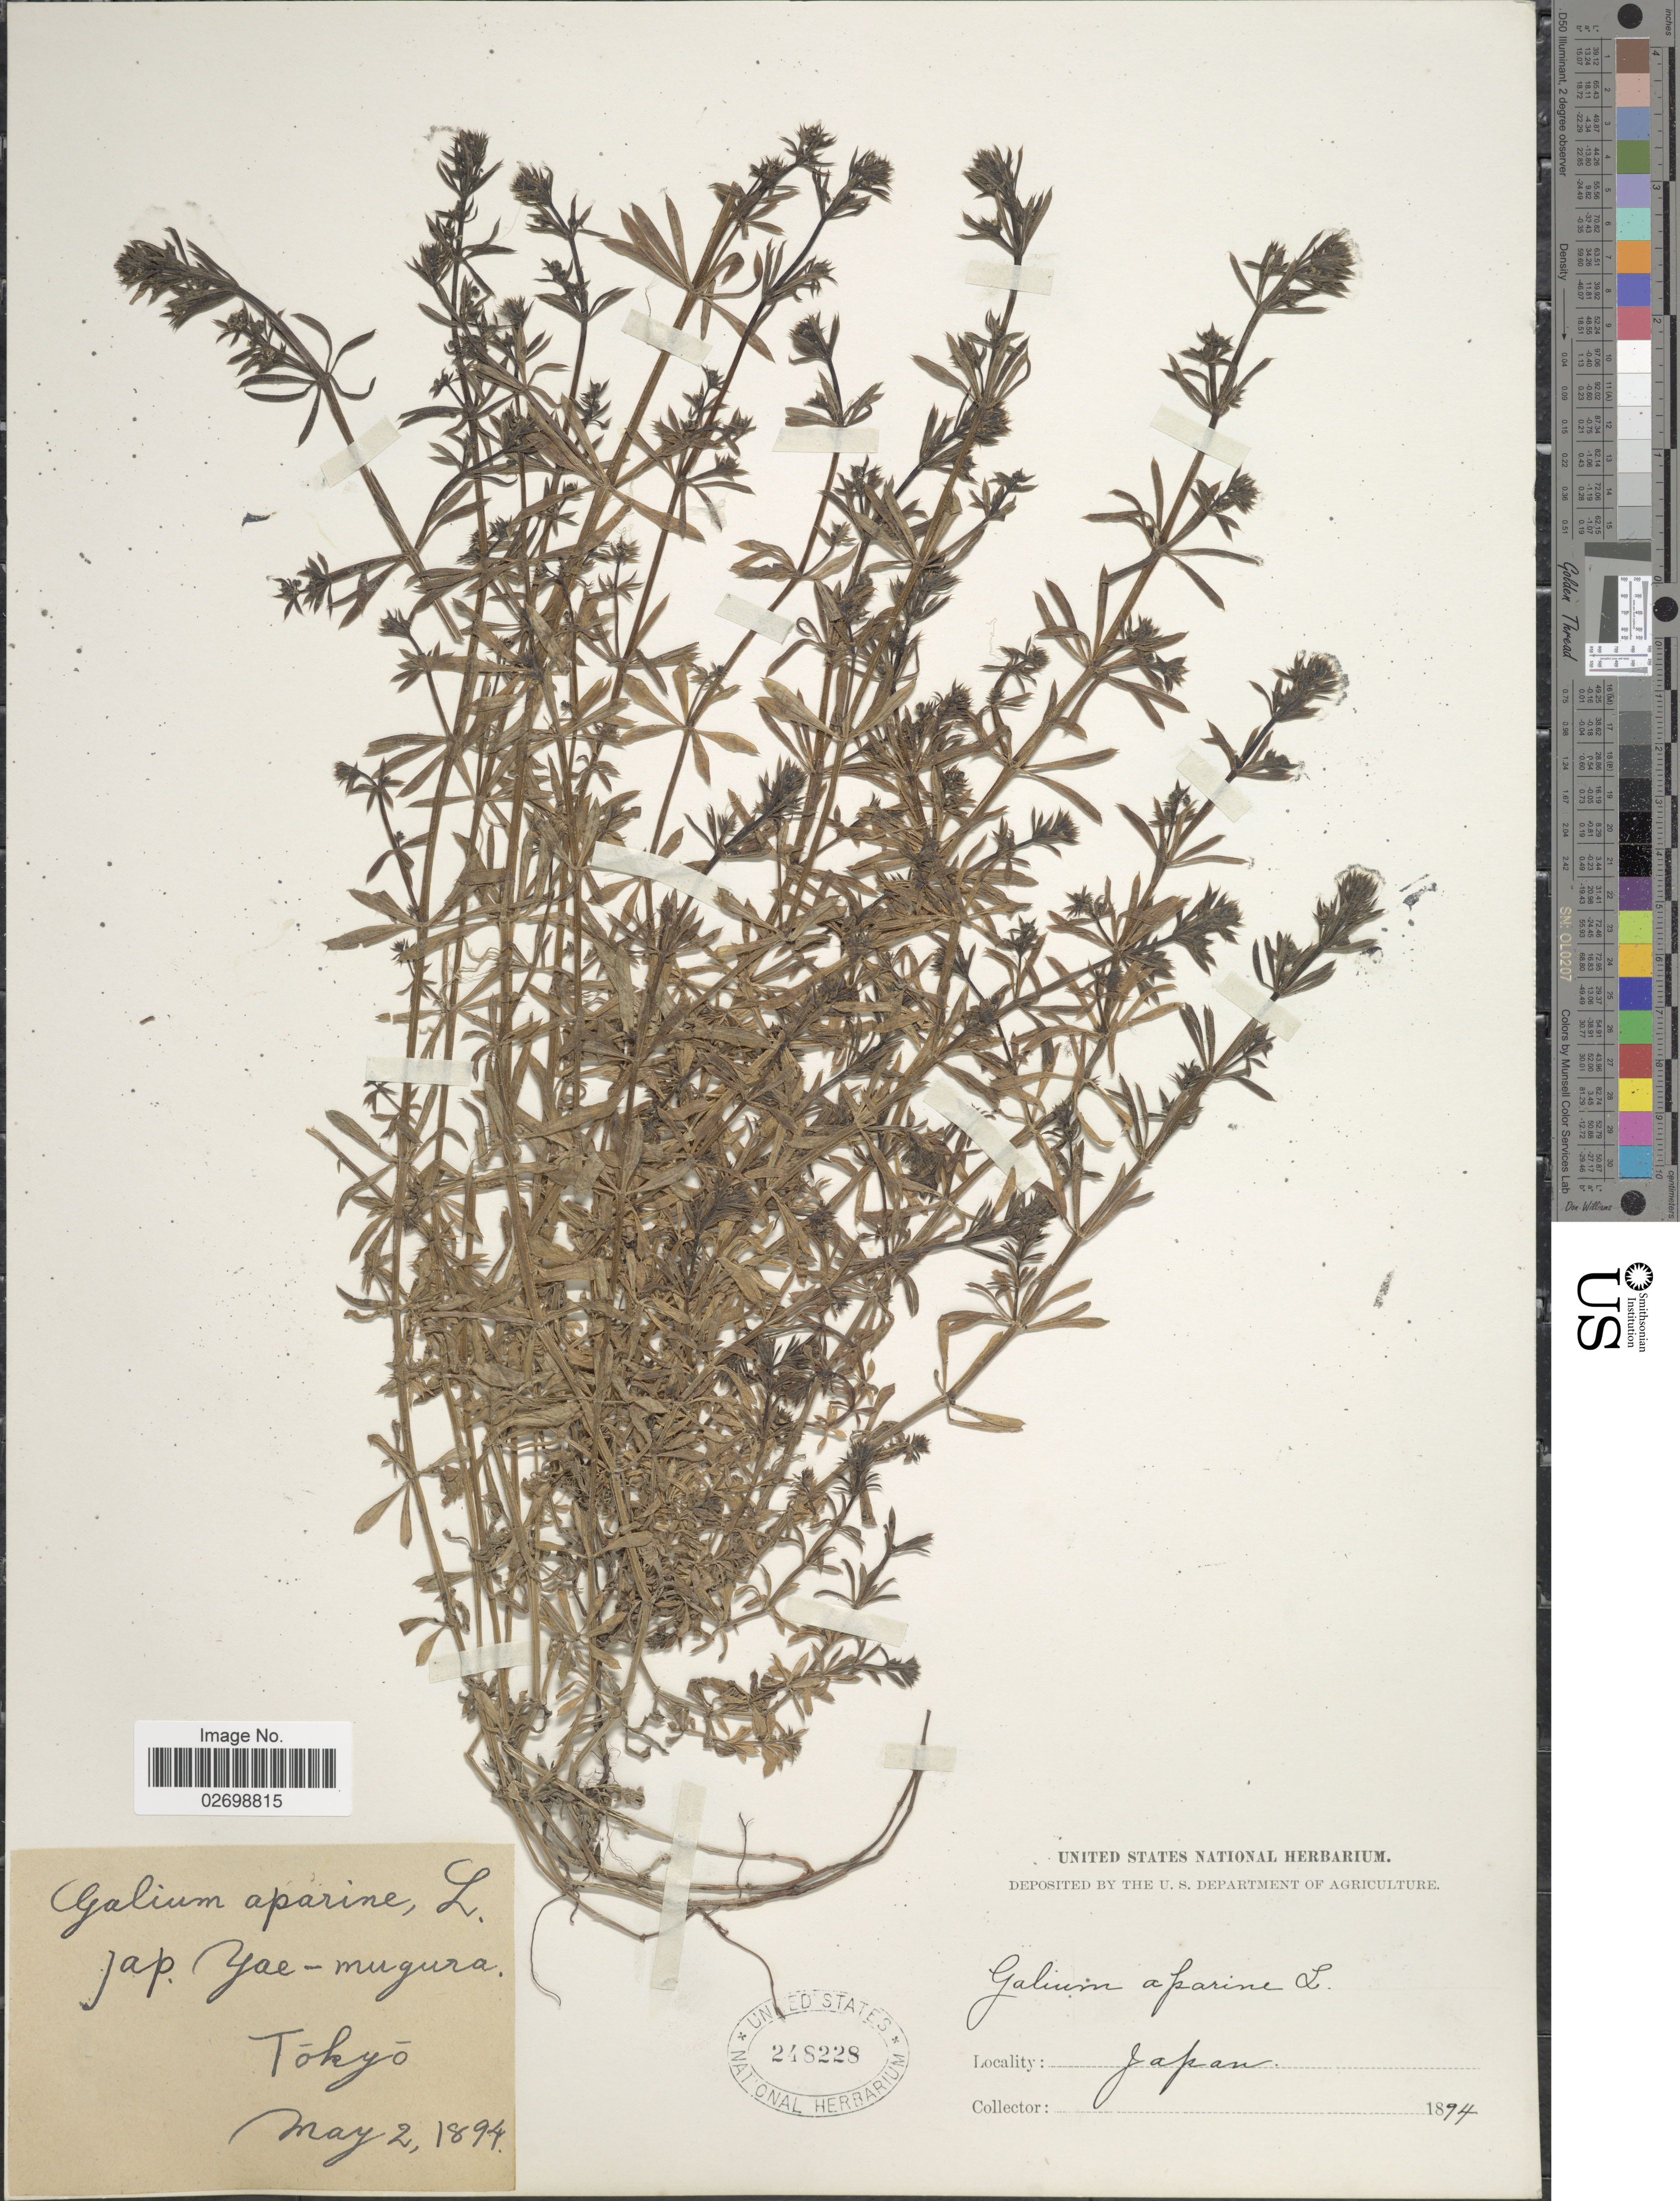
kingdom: Plantae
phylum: Tracheophyta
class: Magnoliopsida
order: Gentianales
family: Rubiaceae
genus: Galium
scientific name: Galium spurium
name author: L.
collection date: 1894-05-02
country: Japan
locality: Jap. Yae-mugura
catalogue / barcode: US 248228